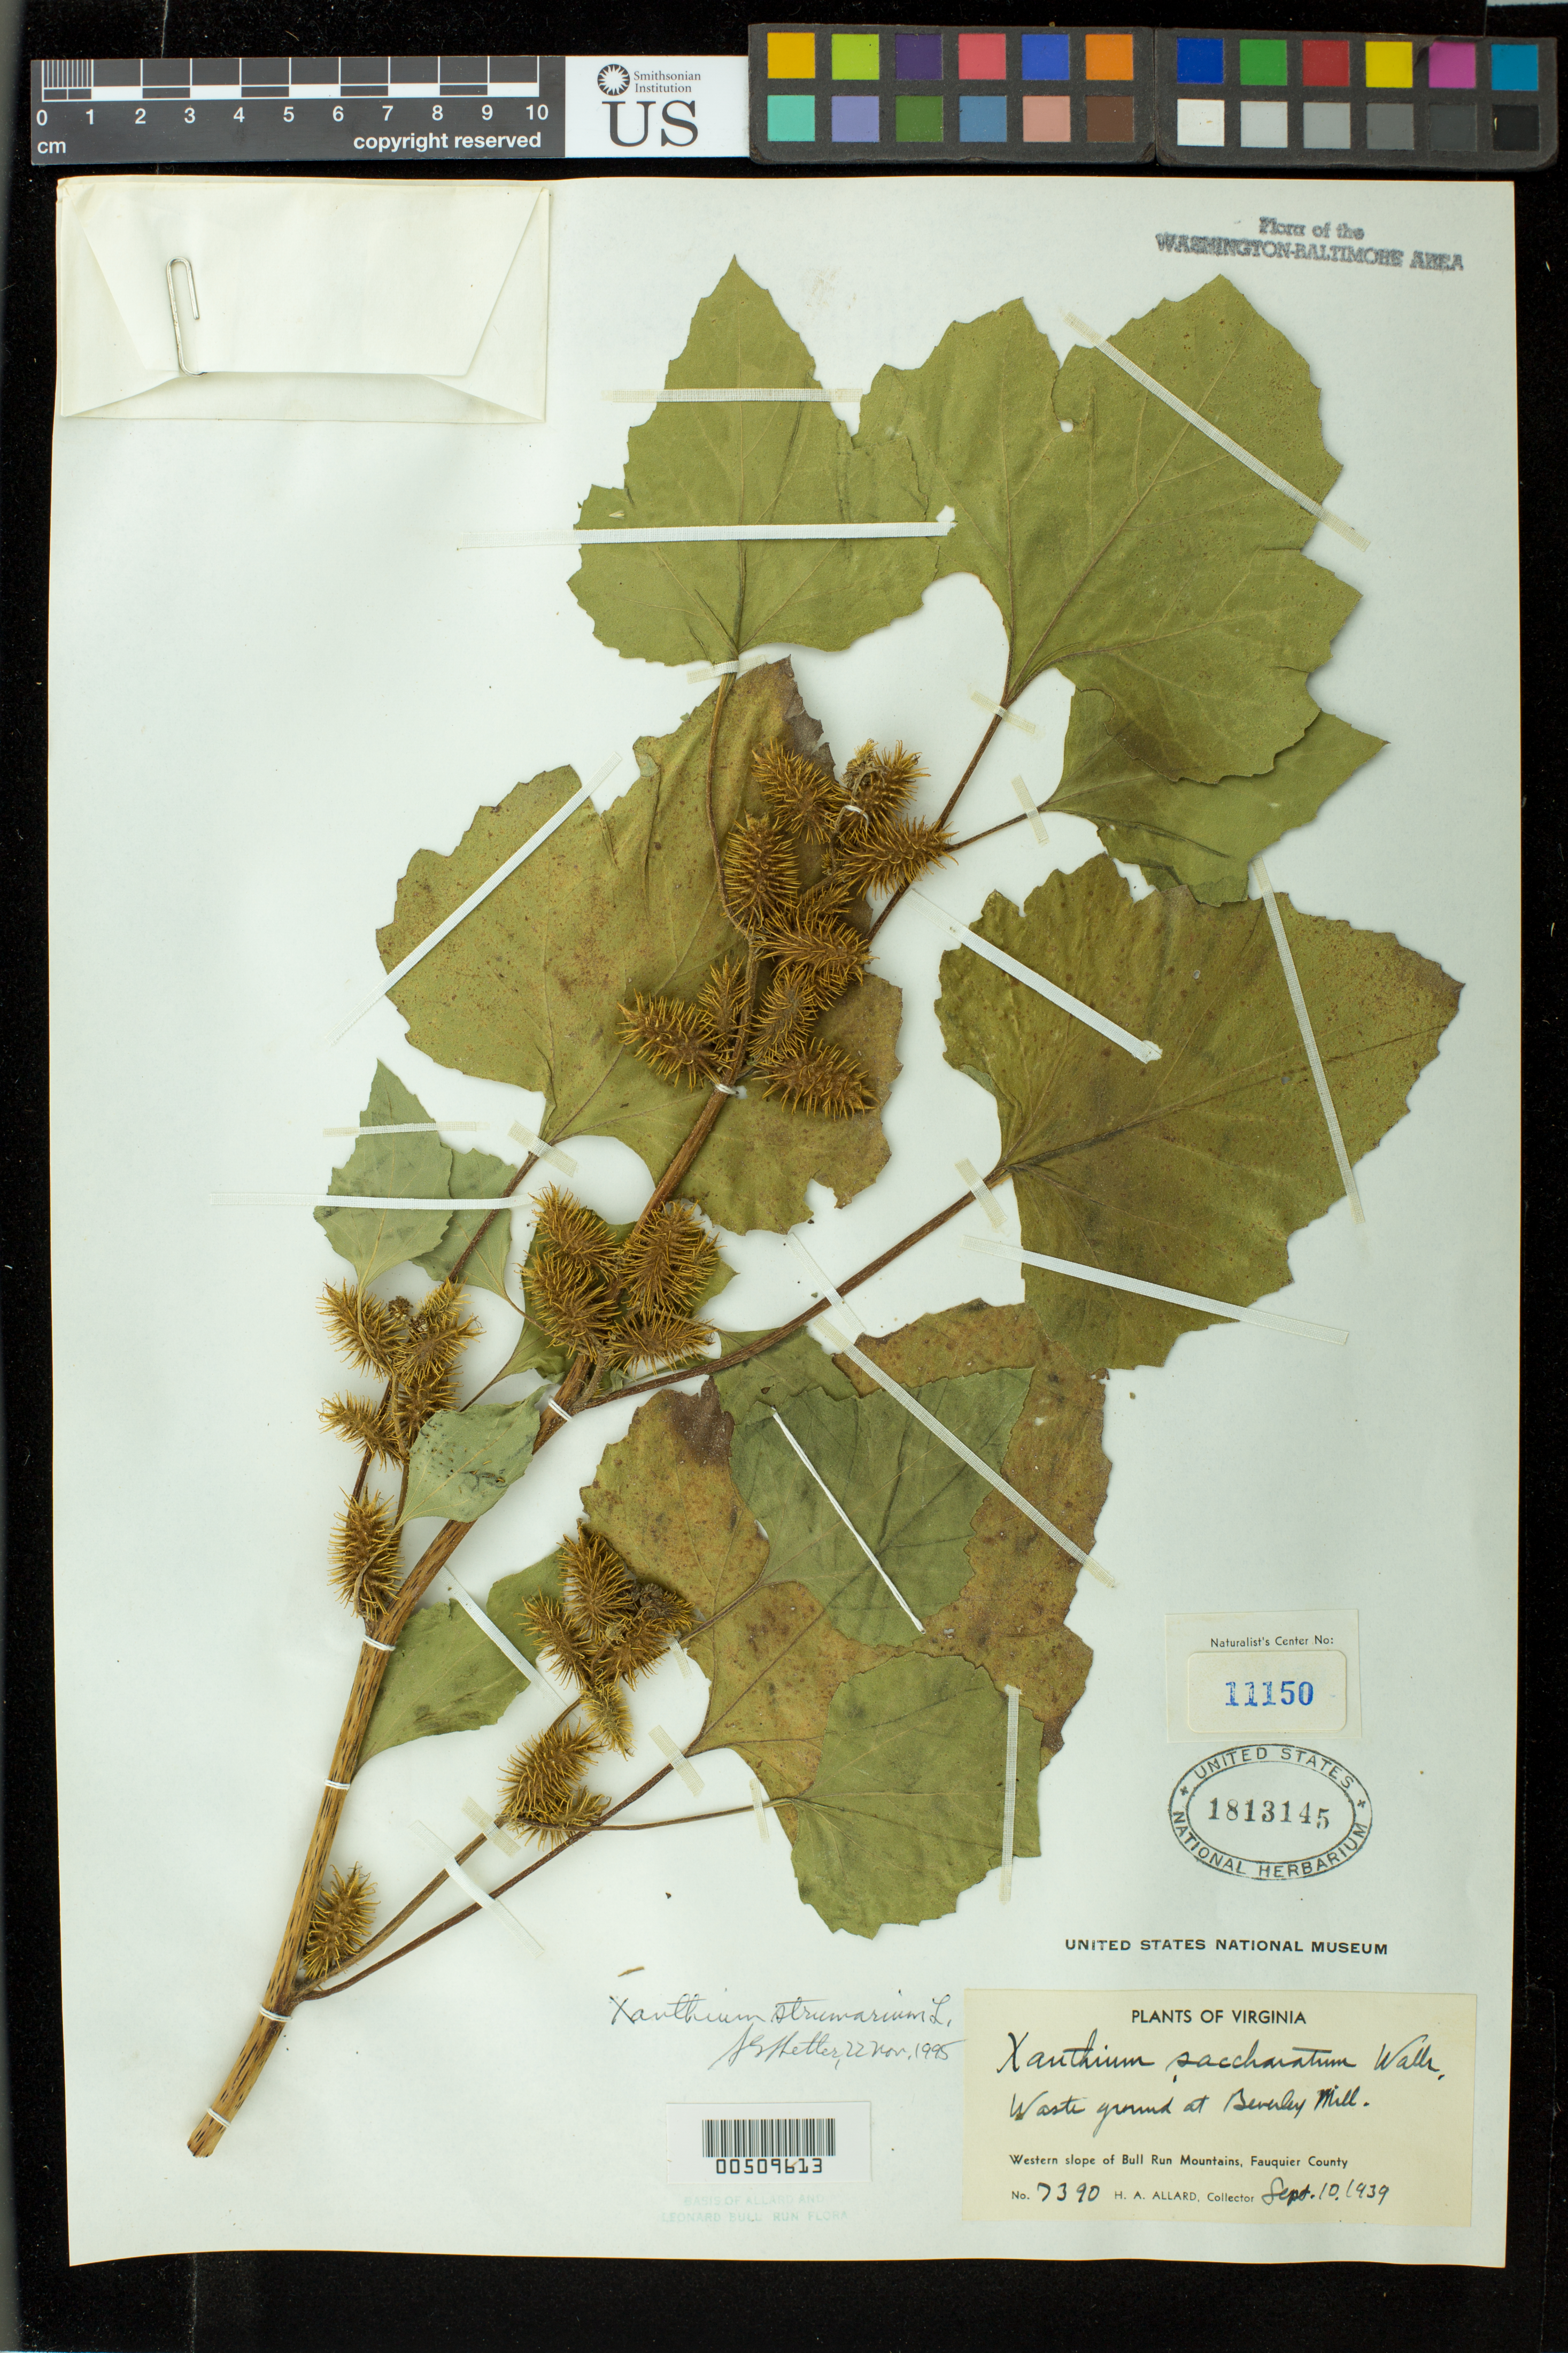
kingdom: Plantae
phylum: Tracheophyta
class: Magnoliopsida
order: Asterales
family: Asteraceae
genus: Xanthium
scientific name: Xanthium strumarium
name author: L.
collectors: H. A. Allard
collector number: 7390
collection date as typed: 10 Sep 1939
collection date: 1939-09-10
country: United States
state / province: Virginia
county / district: Fauquier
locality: Bull Run Mts., Beverley Mill Bull Run Mts.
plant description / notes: Specimens returned from Naturalist Center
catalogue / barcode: US 1813145